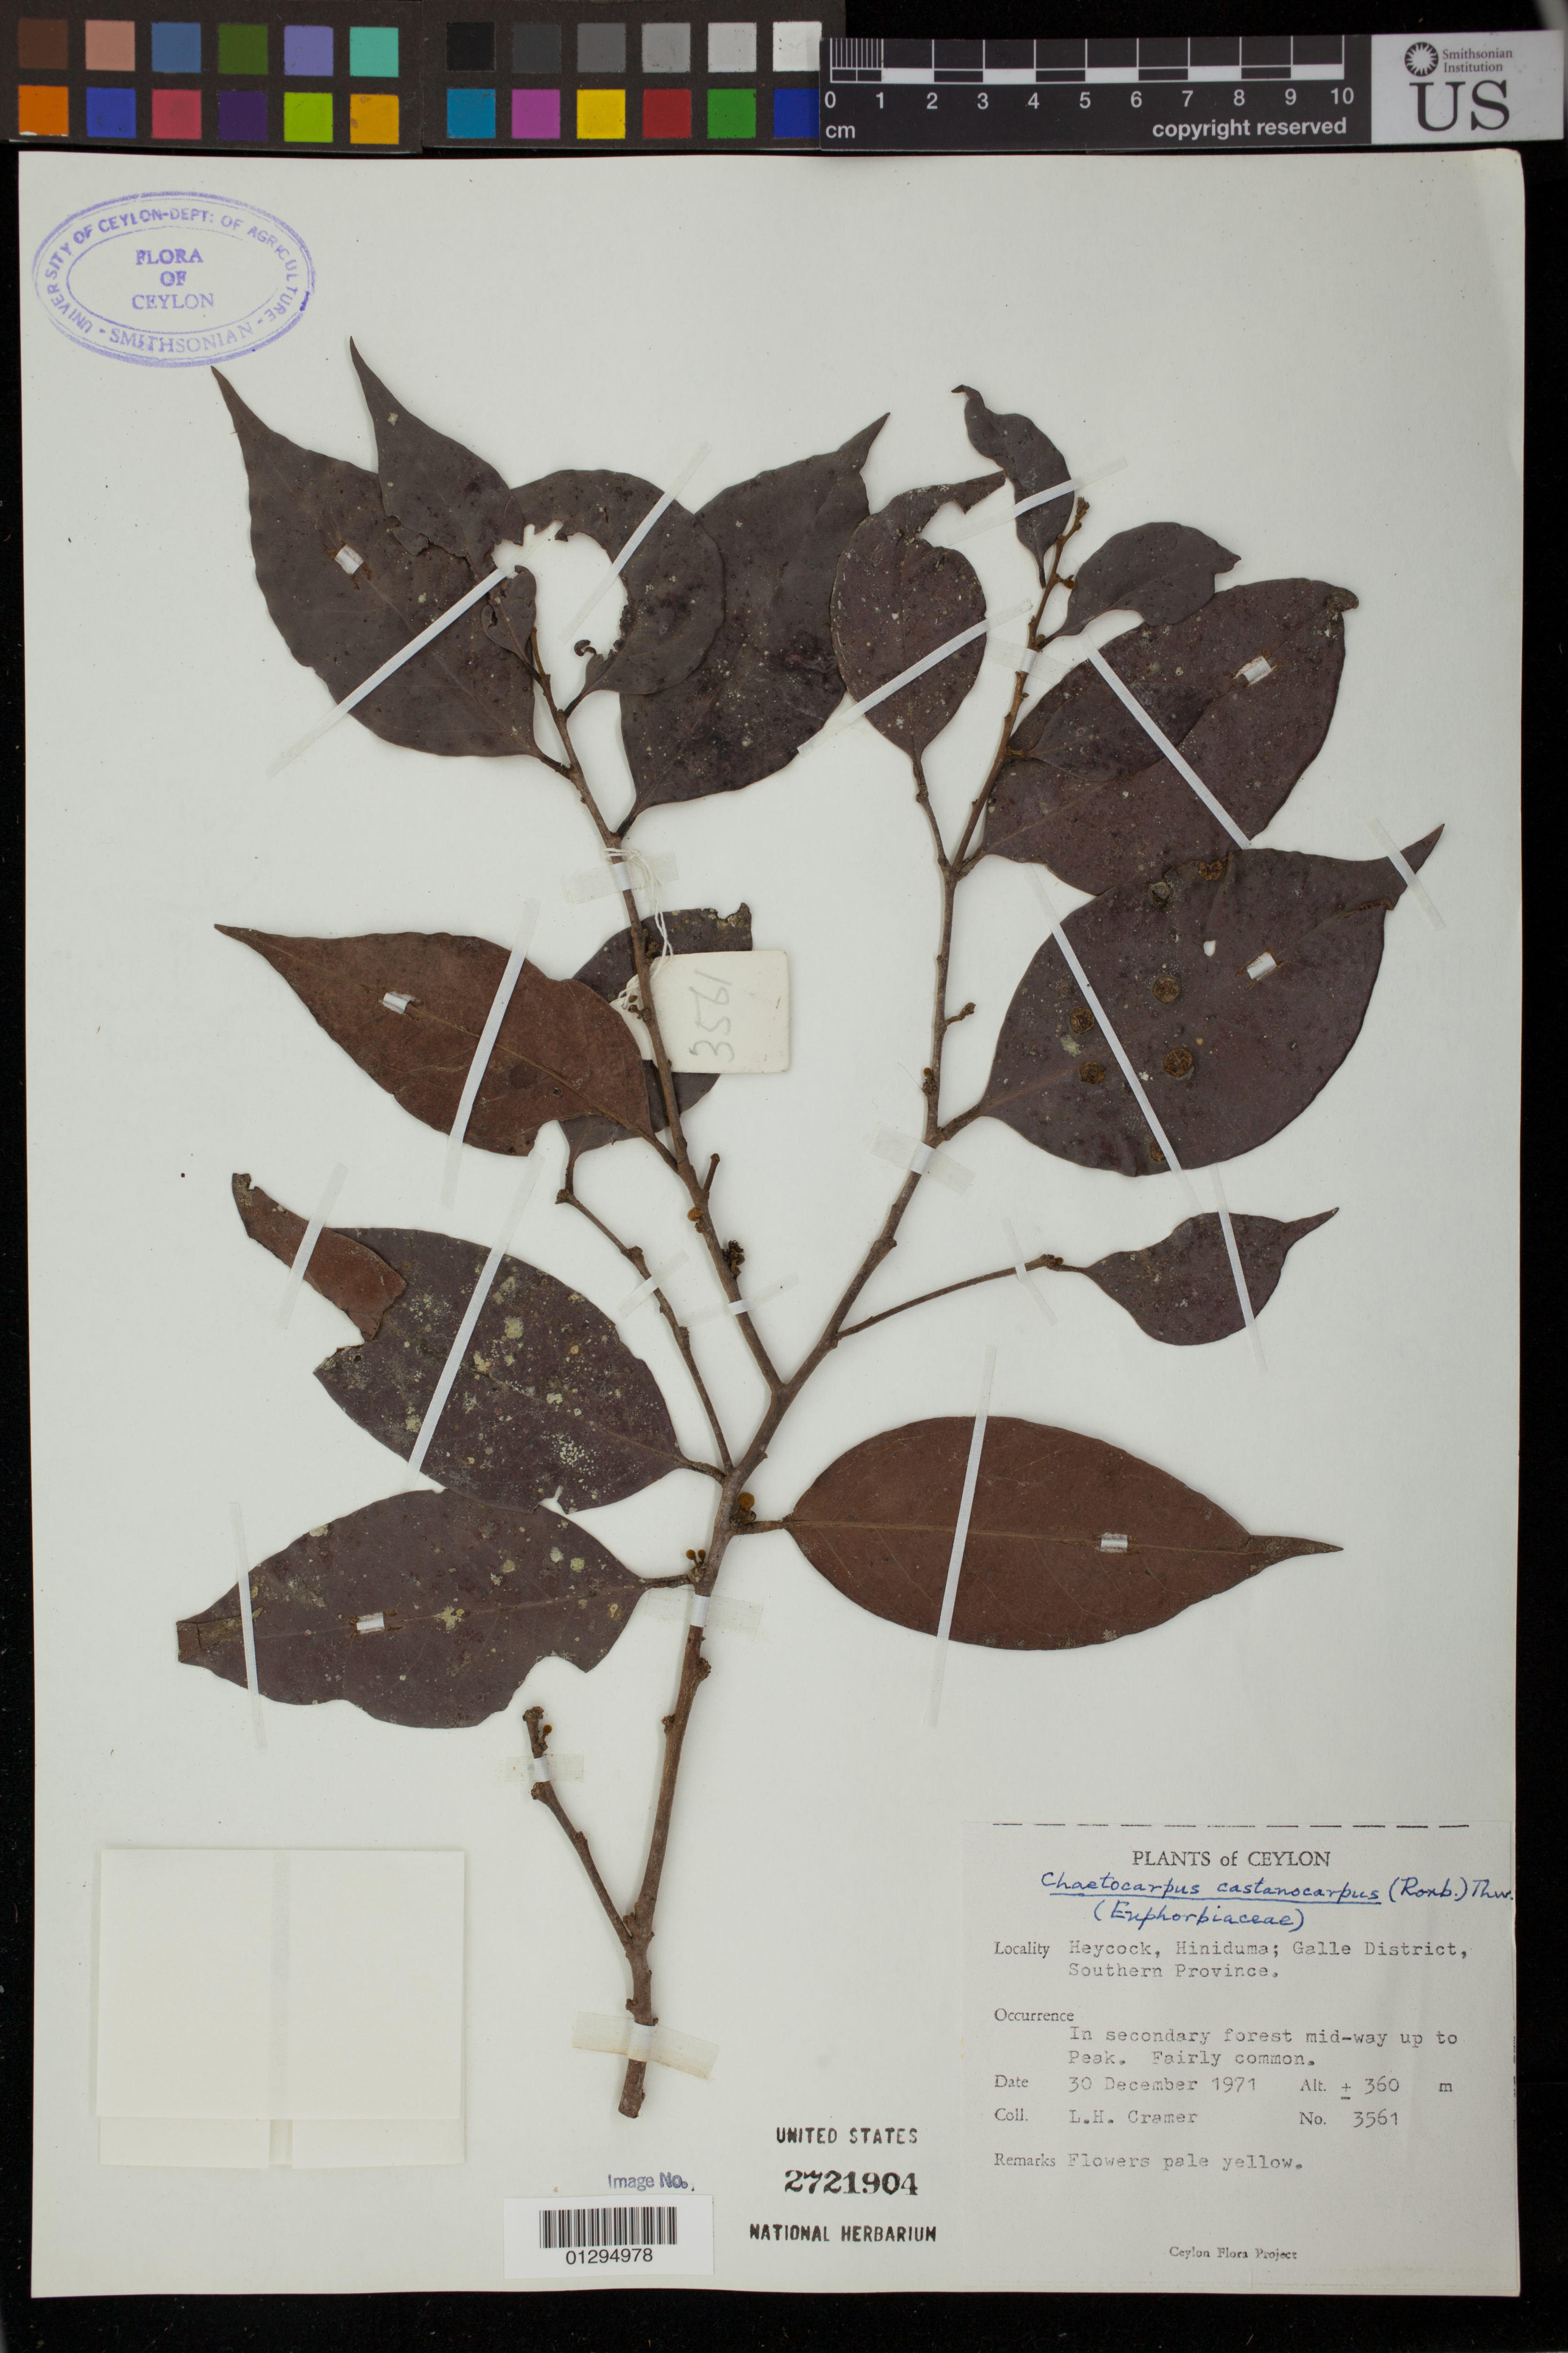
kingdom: Plantae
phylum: Tracheophyta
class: Magnoliopsida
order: Malpighiales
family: Peraceae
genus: Chaetocarpus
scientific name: Chaetocarpus castanocarpus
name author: (Roxb.) Thwaites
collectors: L. H. Cramer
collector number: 3561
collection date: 1971-12-30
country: Sri Lanka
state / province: Southern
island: Ceylon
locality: Heycock, Hiniduma; Galle District.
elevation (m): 360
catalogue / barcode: US 2721904